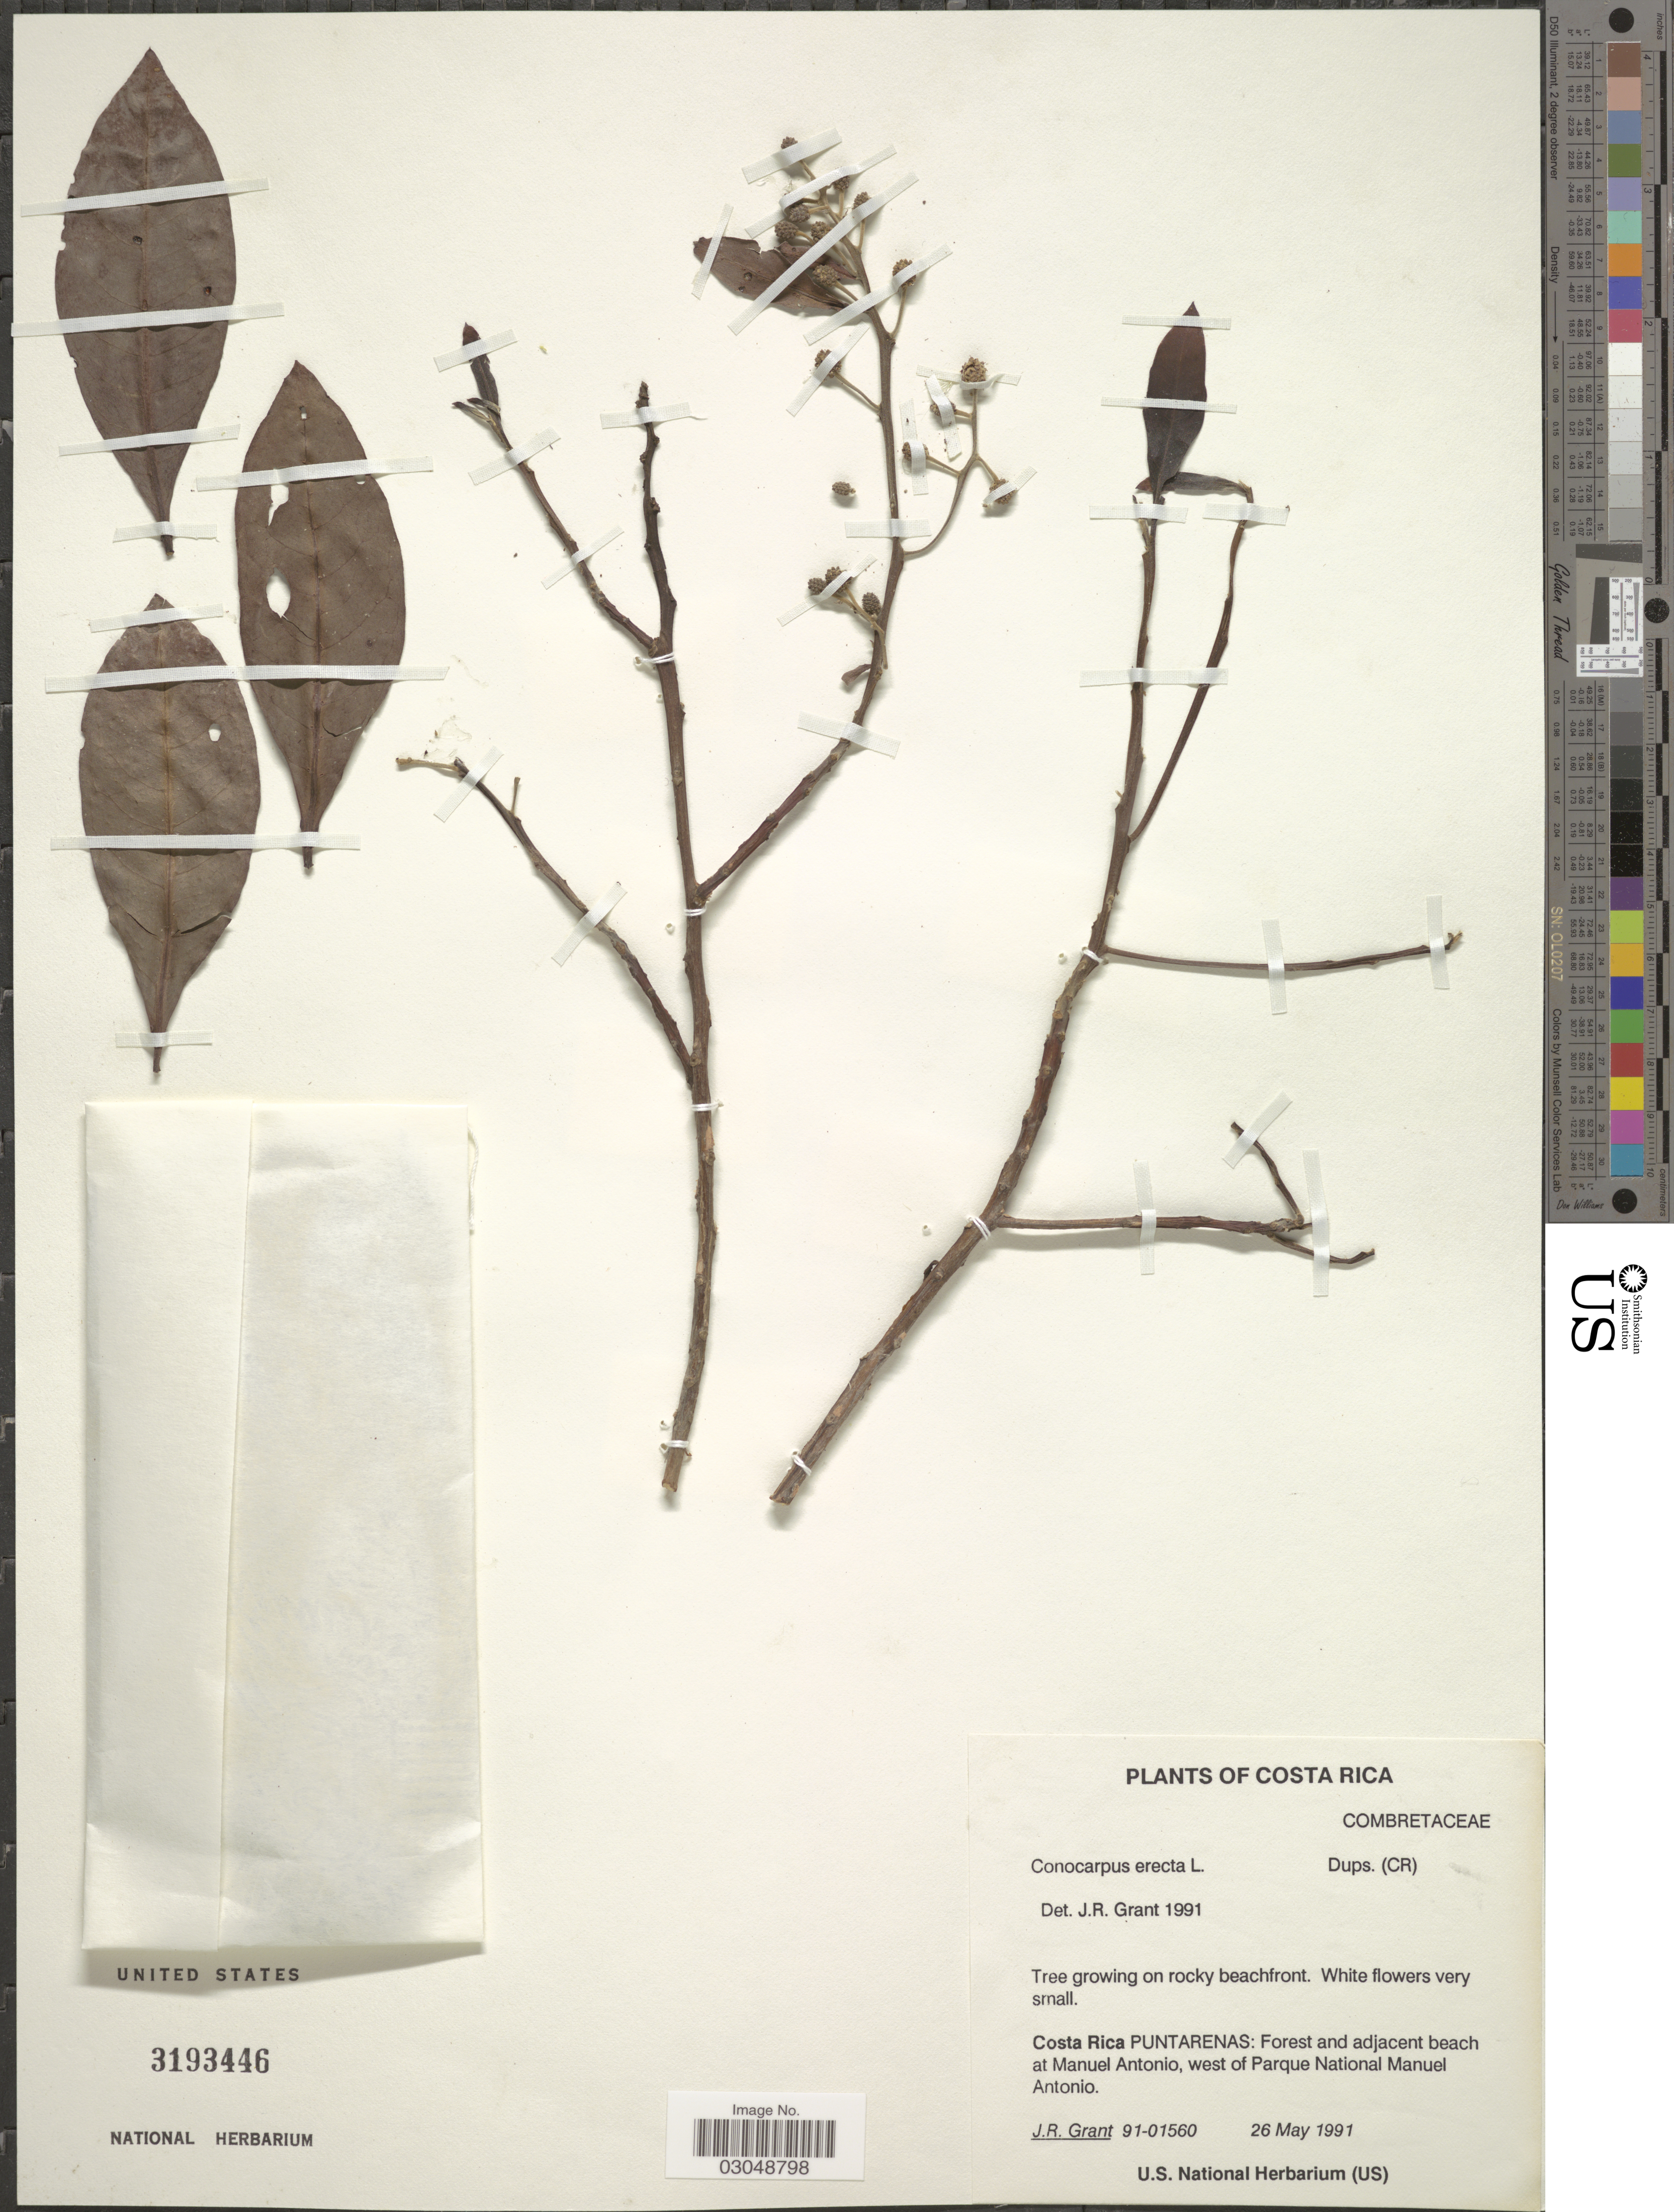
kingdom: Plantae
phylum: Tracheophyta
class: Magnoliopsida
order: Myrtales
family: Combretaceae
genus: Conocarpus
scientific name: Conocarpus erectus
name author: L.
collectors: J. Grant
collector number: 91-01560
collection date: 1991-05-26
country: Costa Rica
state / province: Puntarenas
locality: Forest and adjacent beach at Manuel Antonio, west of Parque National Manuel Antonio.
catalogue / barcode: US 3193446